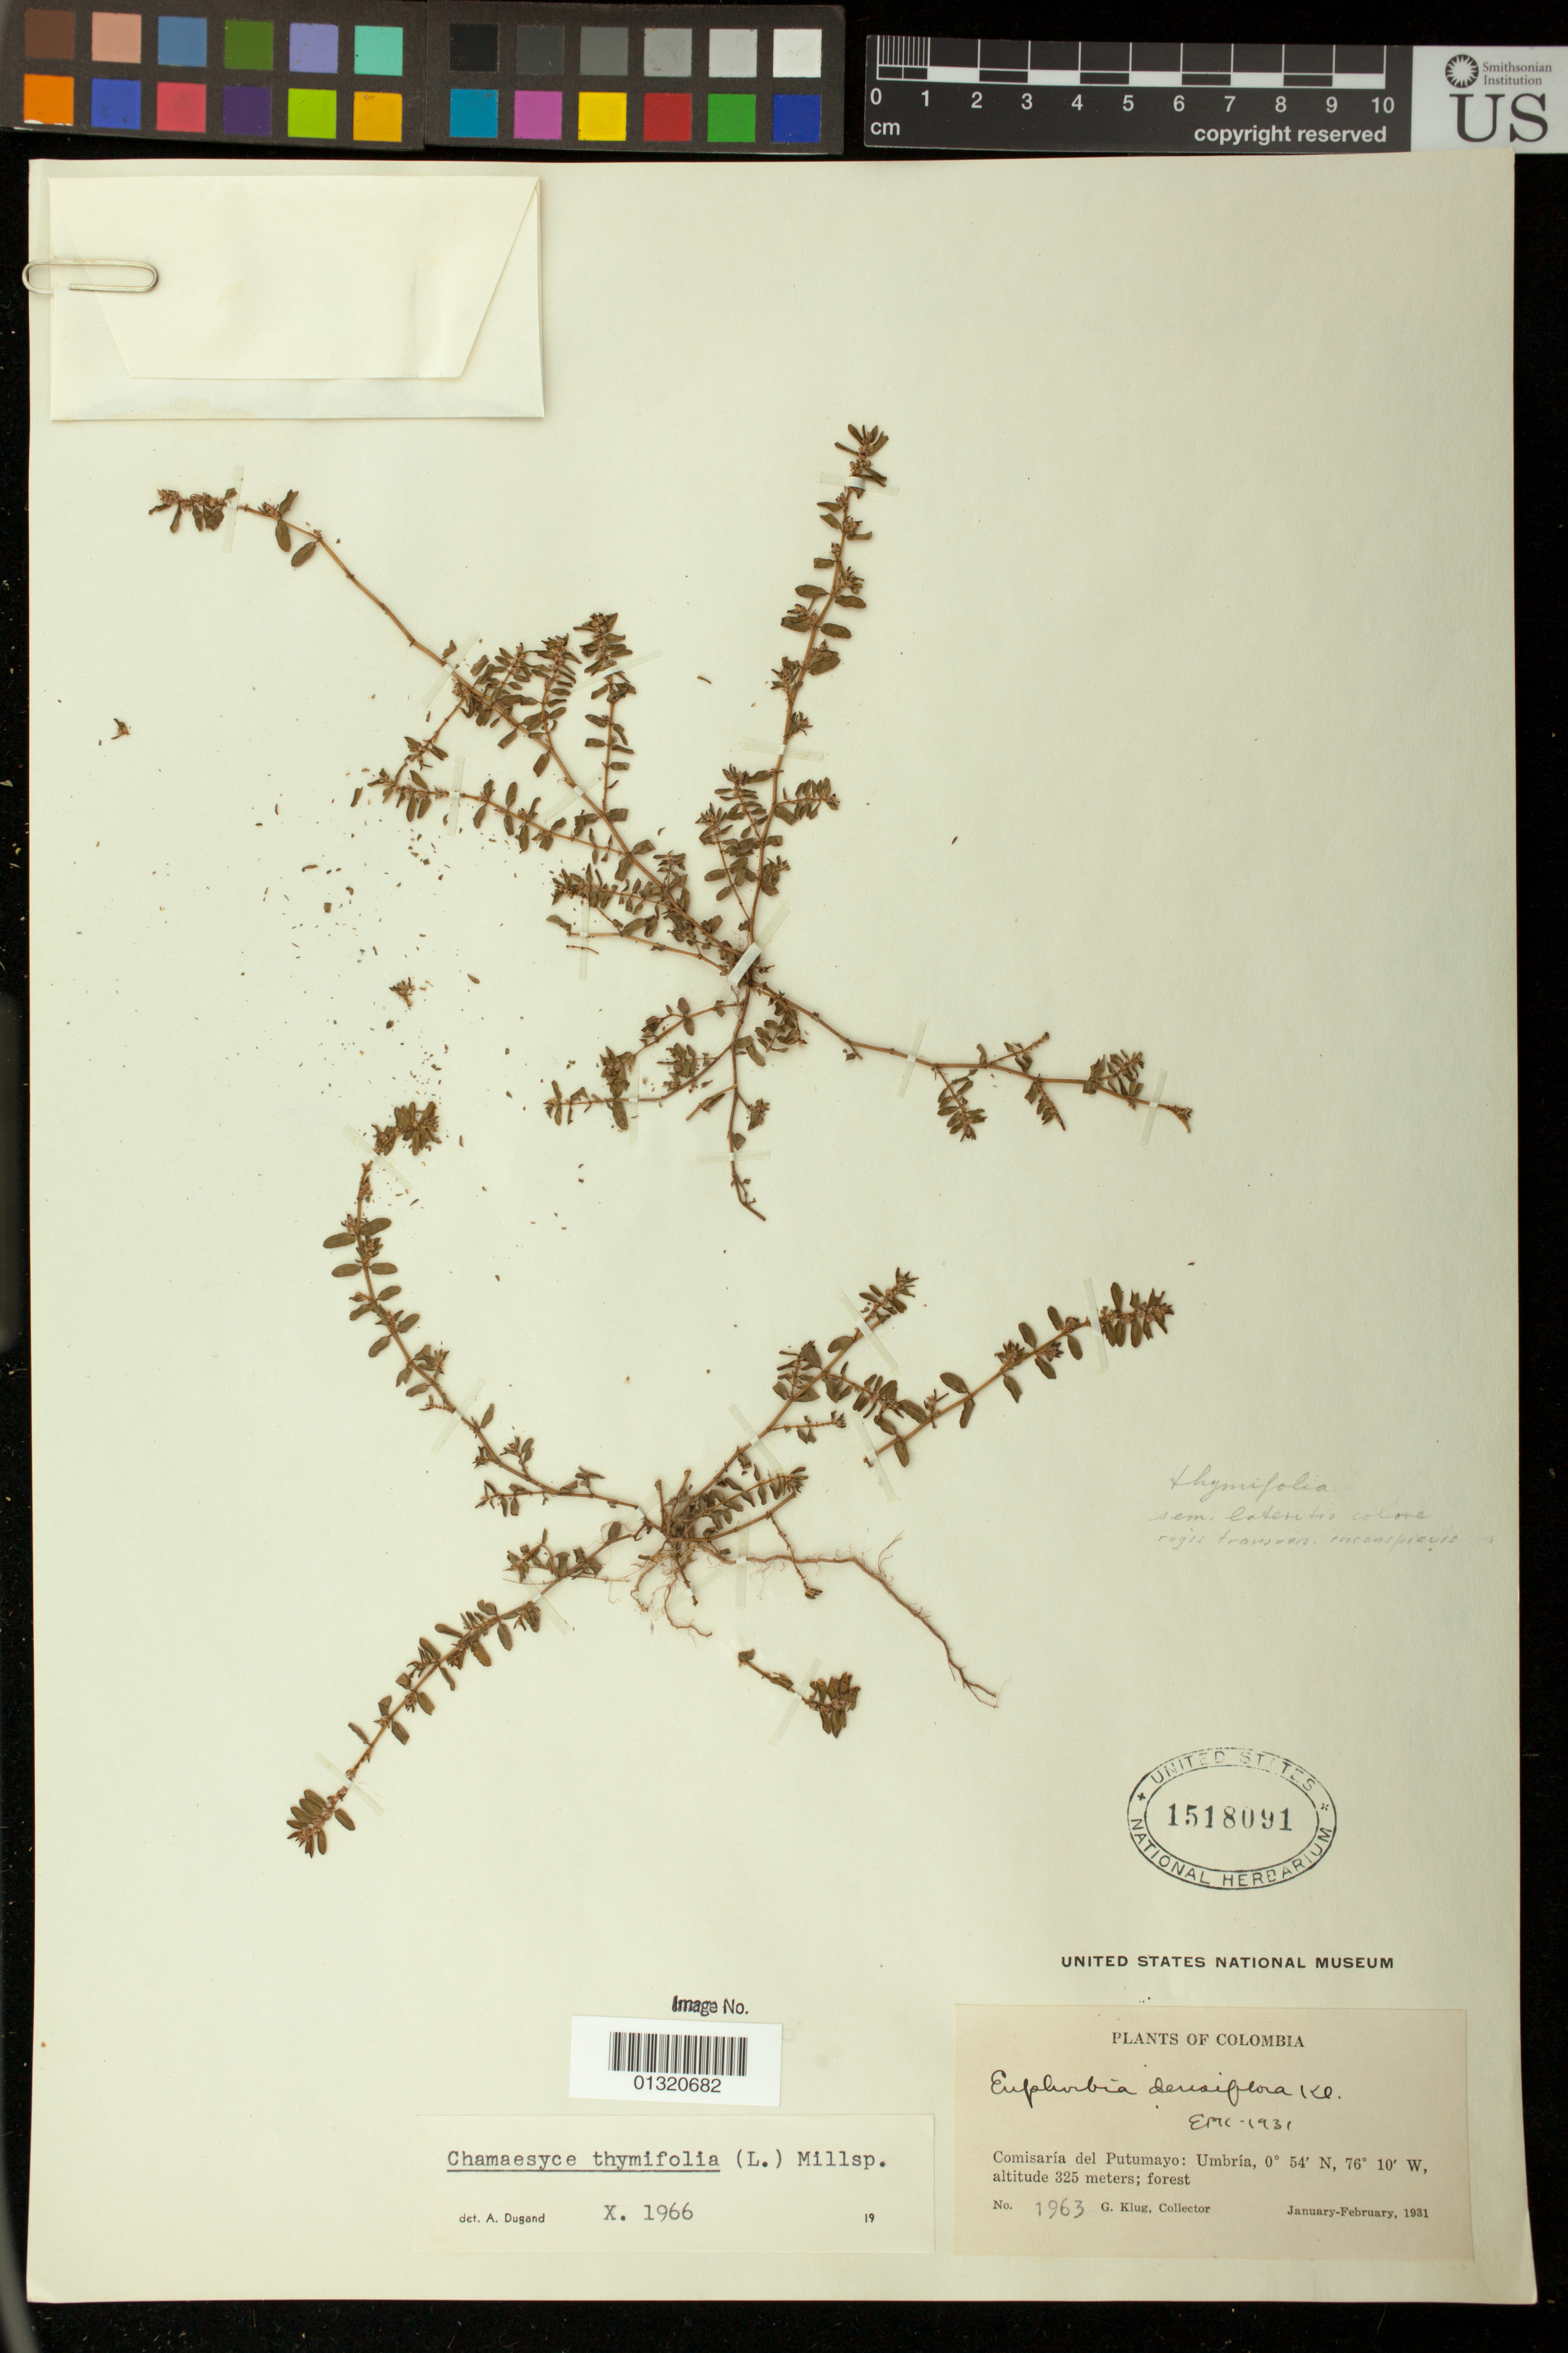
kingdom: Plantae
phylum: Tracheophyta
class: Magnoliopsida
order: Malpighiales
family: Euphorbiaceae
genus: Euphorbia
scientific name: Euphorbia thymifolia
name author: L.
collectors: G. Klug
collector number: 1963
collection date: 1931-01/1931-02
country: Colombia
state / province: Putumayo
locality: Umbría [Puerto Umbria]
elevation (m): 325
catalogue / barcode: US 1518091